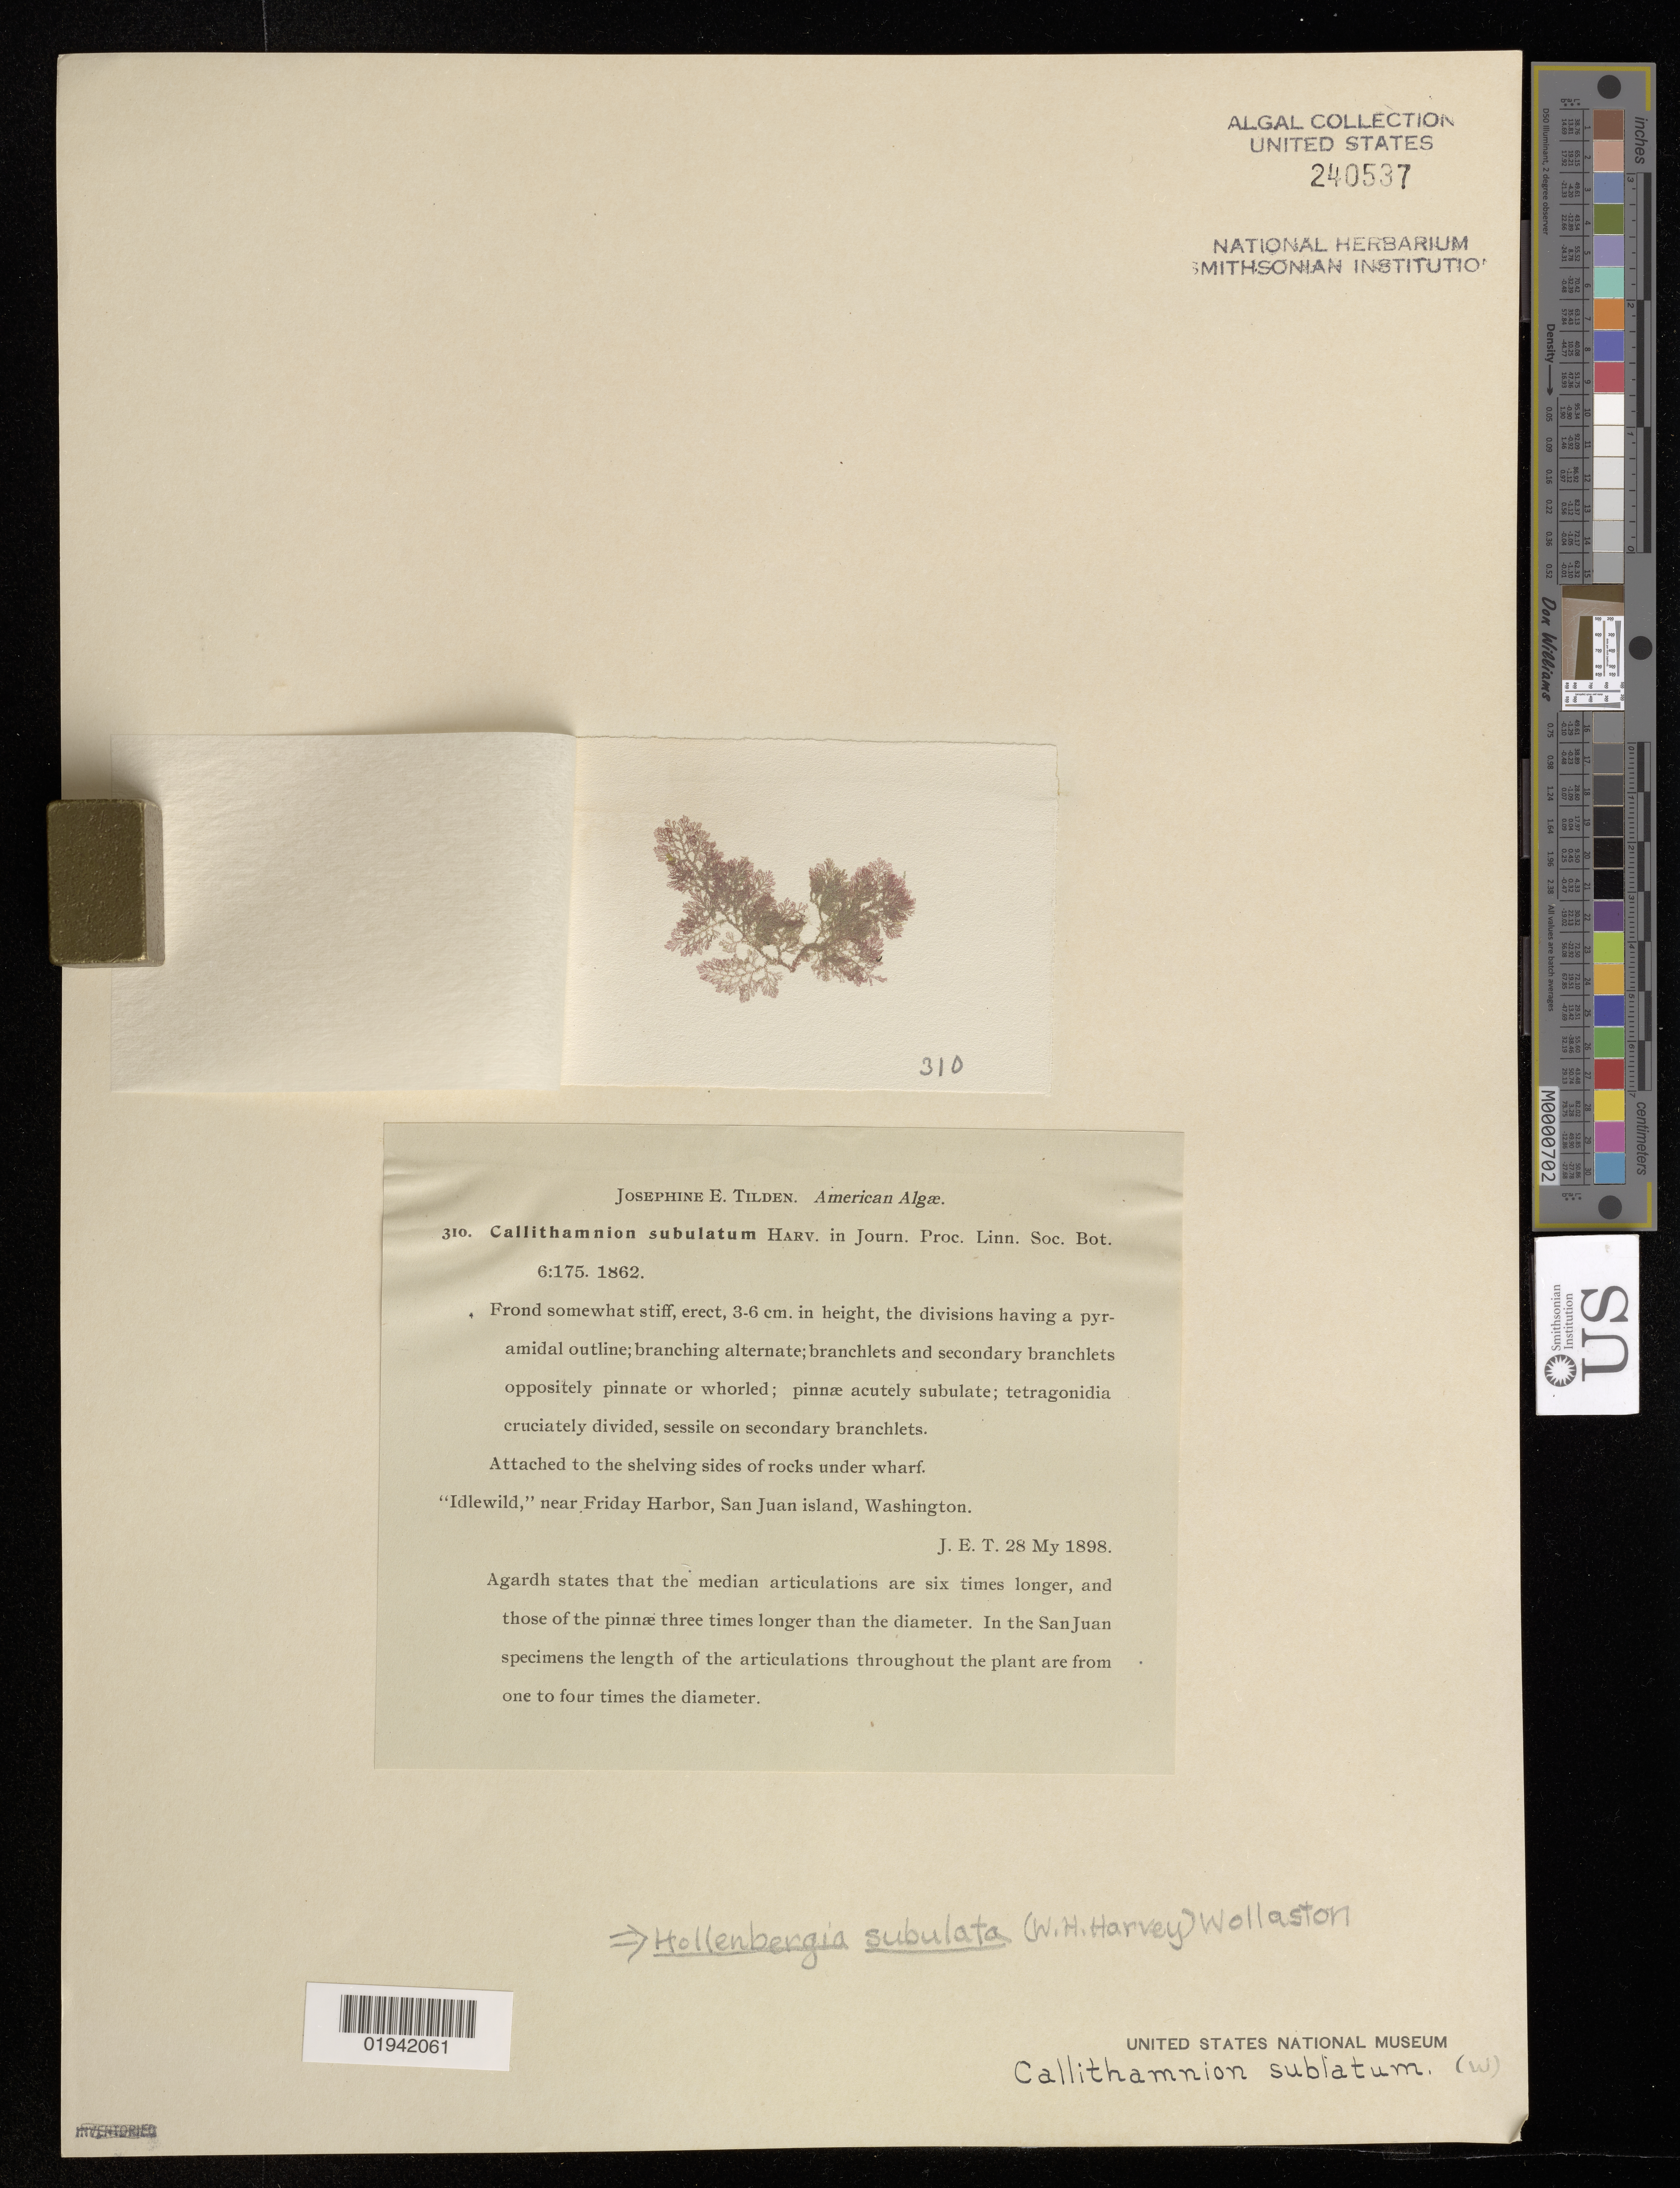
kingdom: Plantae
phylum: Rhodophyta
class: Florideophyceae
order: Ceramiales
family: Ceramiaceae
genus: Hollenbergia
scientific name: Hollenbergia subulata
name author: (Harv.) Wollaston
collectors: J. E. Tilden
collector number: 310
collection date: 1898-05-28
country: United States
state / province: Washington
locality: Near Friday Harbor, San Juan island.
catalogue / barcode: US 240537